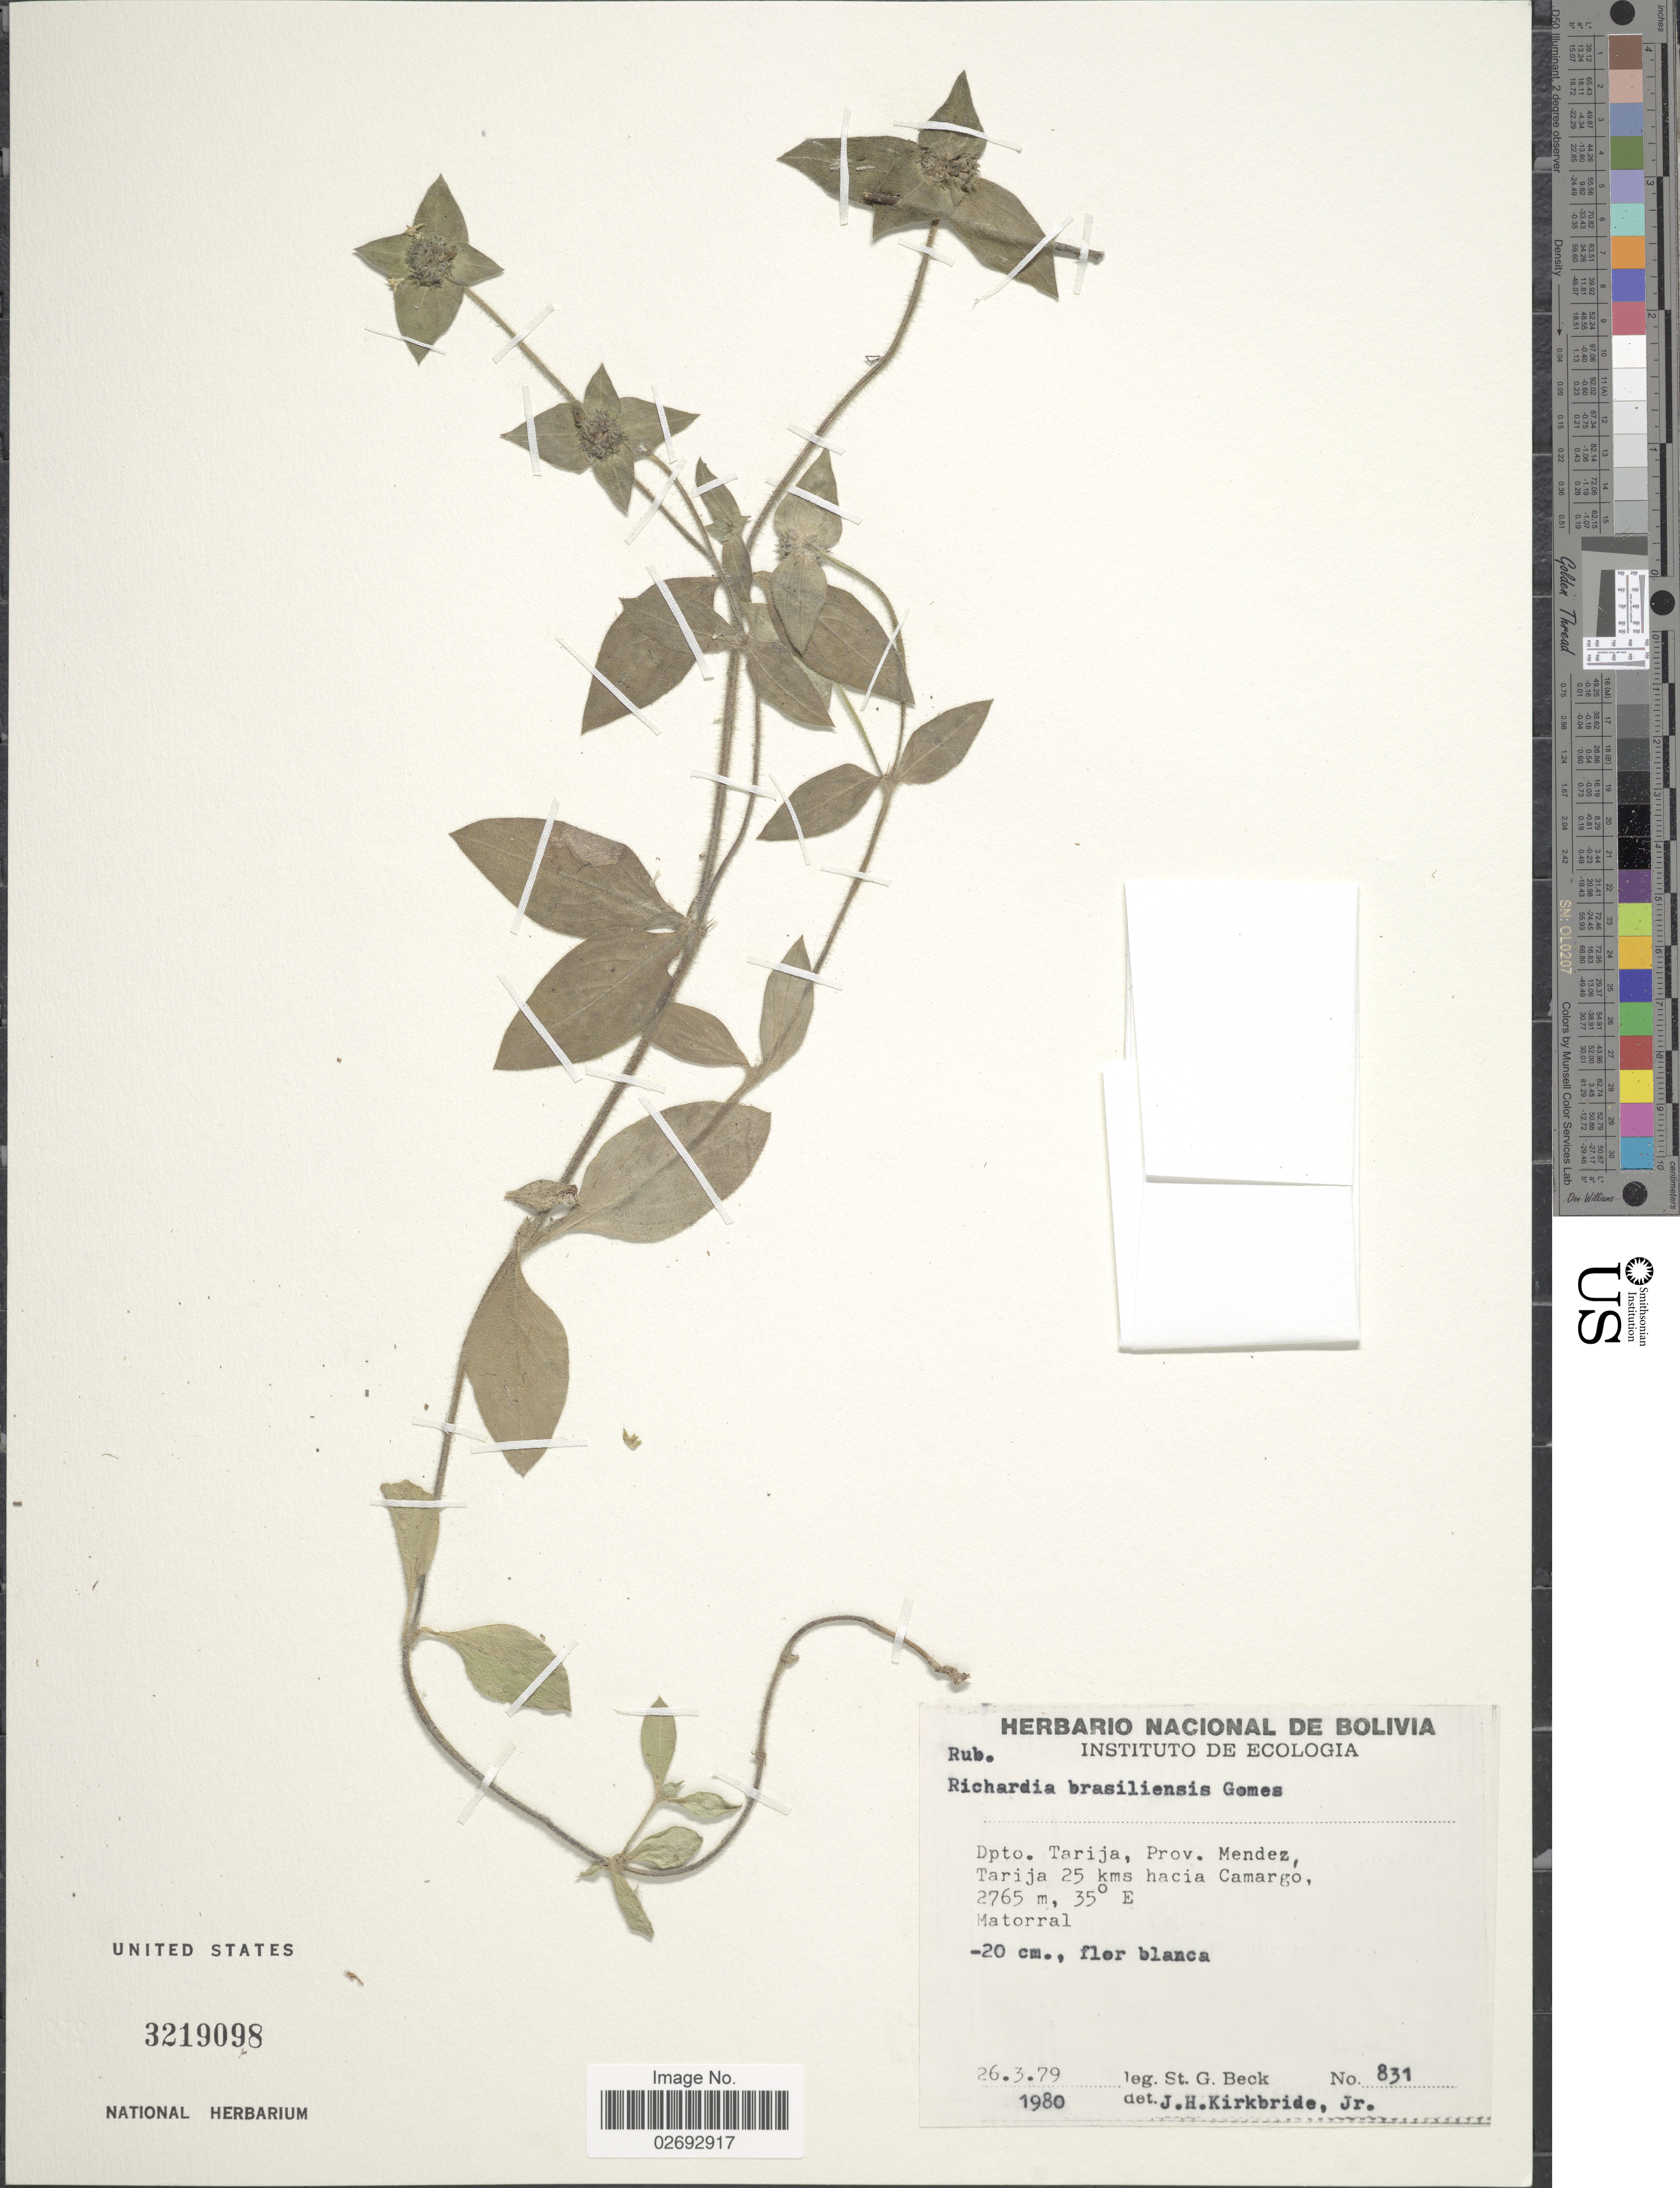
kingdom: Plantae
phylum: Tracheophyta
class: Magnoliopsida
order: Gentianales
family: Rubiaceae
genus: Richardia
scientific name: Richardia brasiliensis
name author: Gomes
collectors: S. G. Beck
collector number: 831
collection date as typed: Transcribed d/m/y: 26/3/79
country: Bolivia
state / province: Tarija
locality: Prov. Mendez, Tarija 25 kms hacia Camargo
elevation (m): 2765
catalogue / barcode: US 3219098